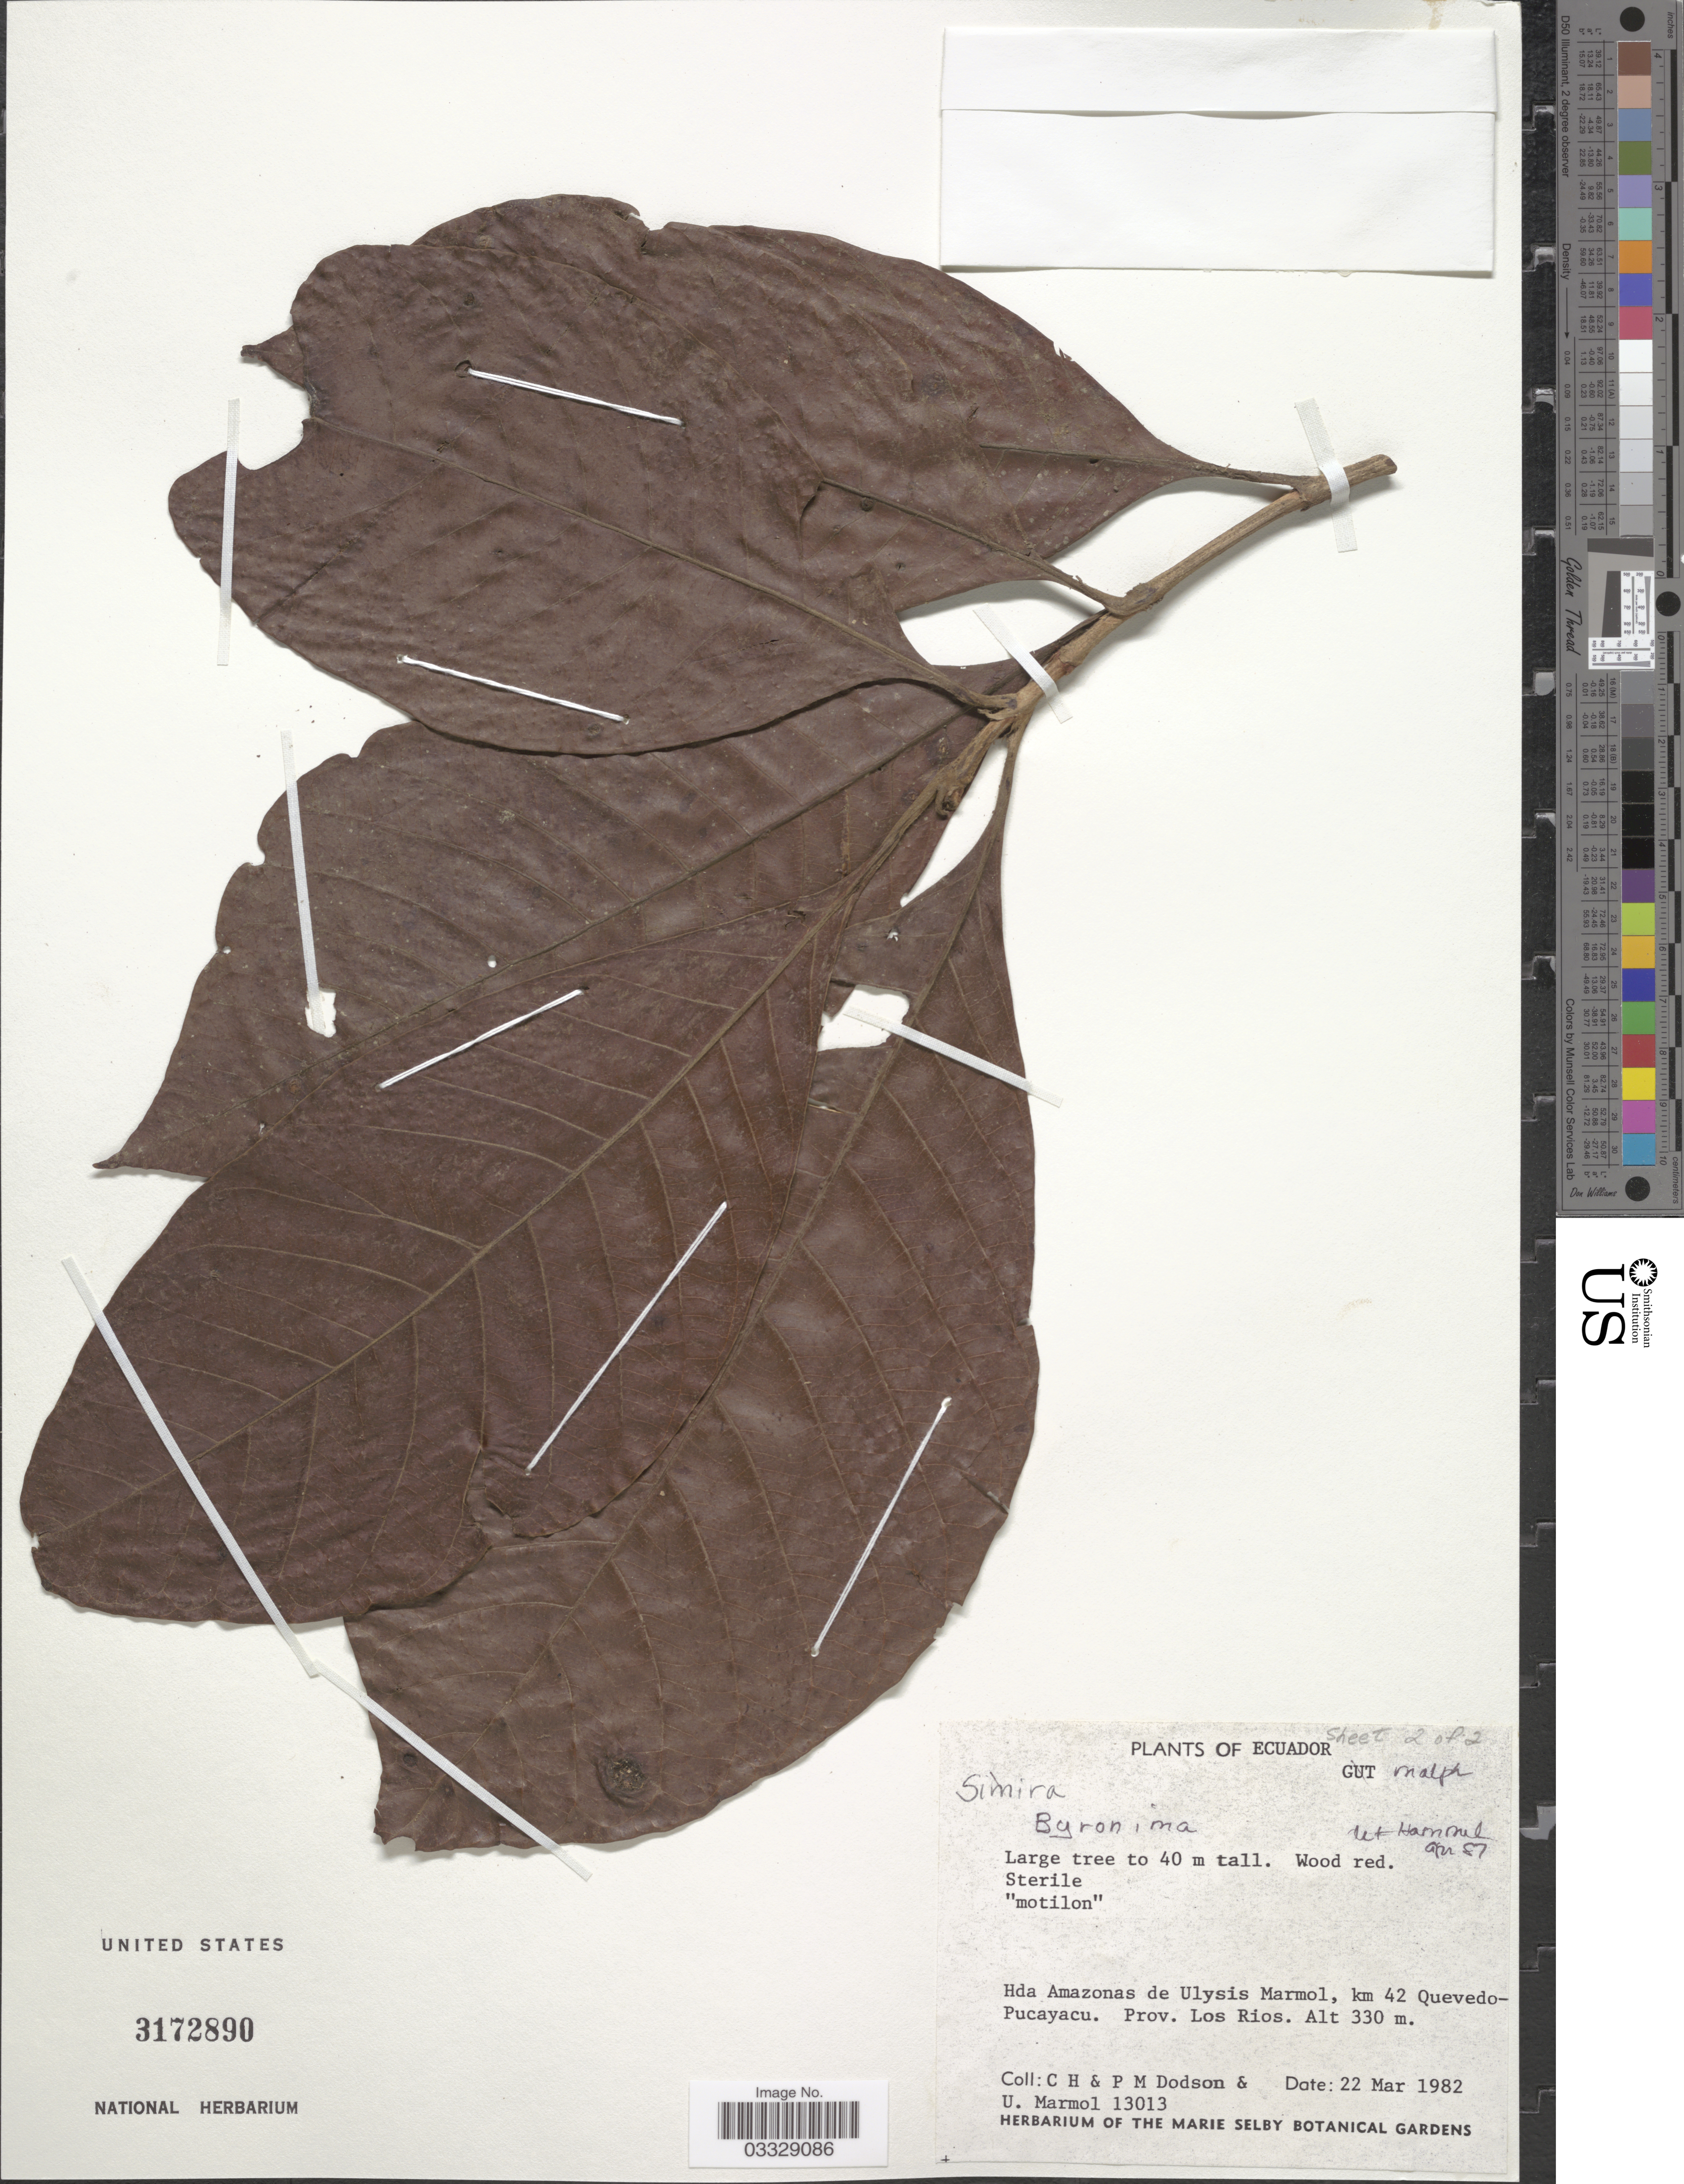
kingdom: Plantae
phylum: Tracheophyta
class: Magnoliopsida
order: Malpighiales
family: Malpighiaceae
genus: Byrsonima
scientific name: Byrsonima sp.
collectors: C. H. Dodson, P. M. Dodson & U. Marmol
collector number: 13013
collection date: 1982-03-22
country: Ecuador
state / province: Los Ríos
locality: Hda Amazonas de Ulysis Marmol, km 42 Quevedo-Pucayacu.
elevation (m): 330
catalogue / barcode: US 3172890